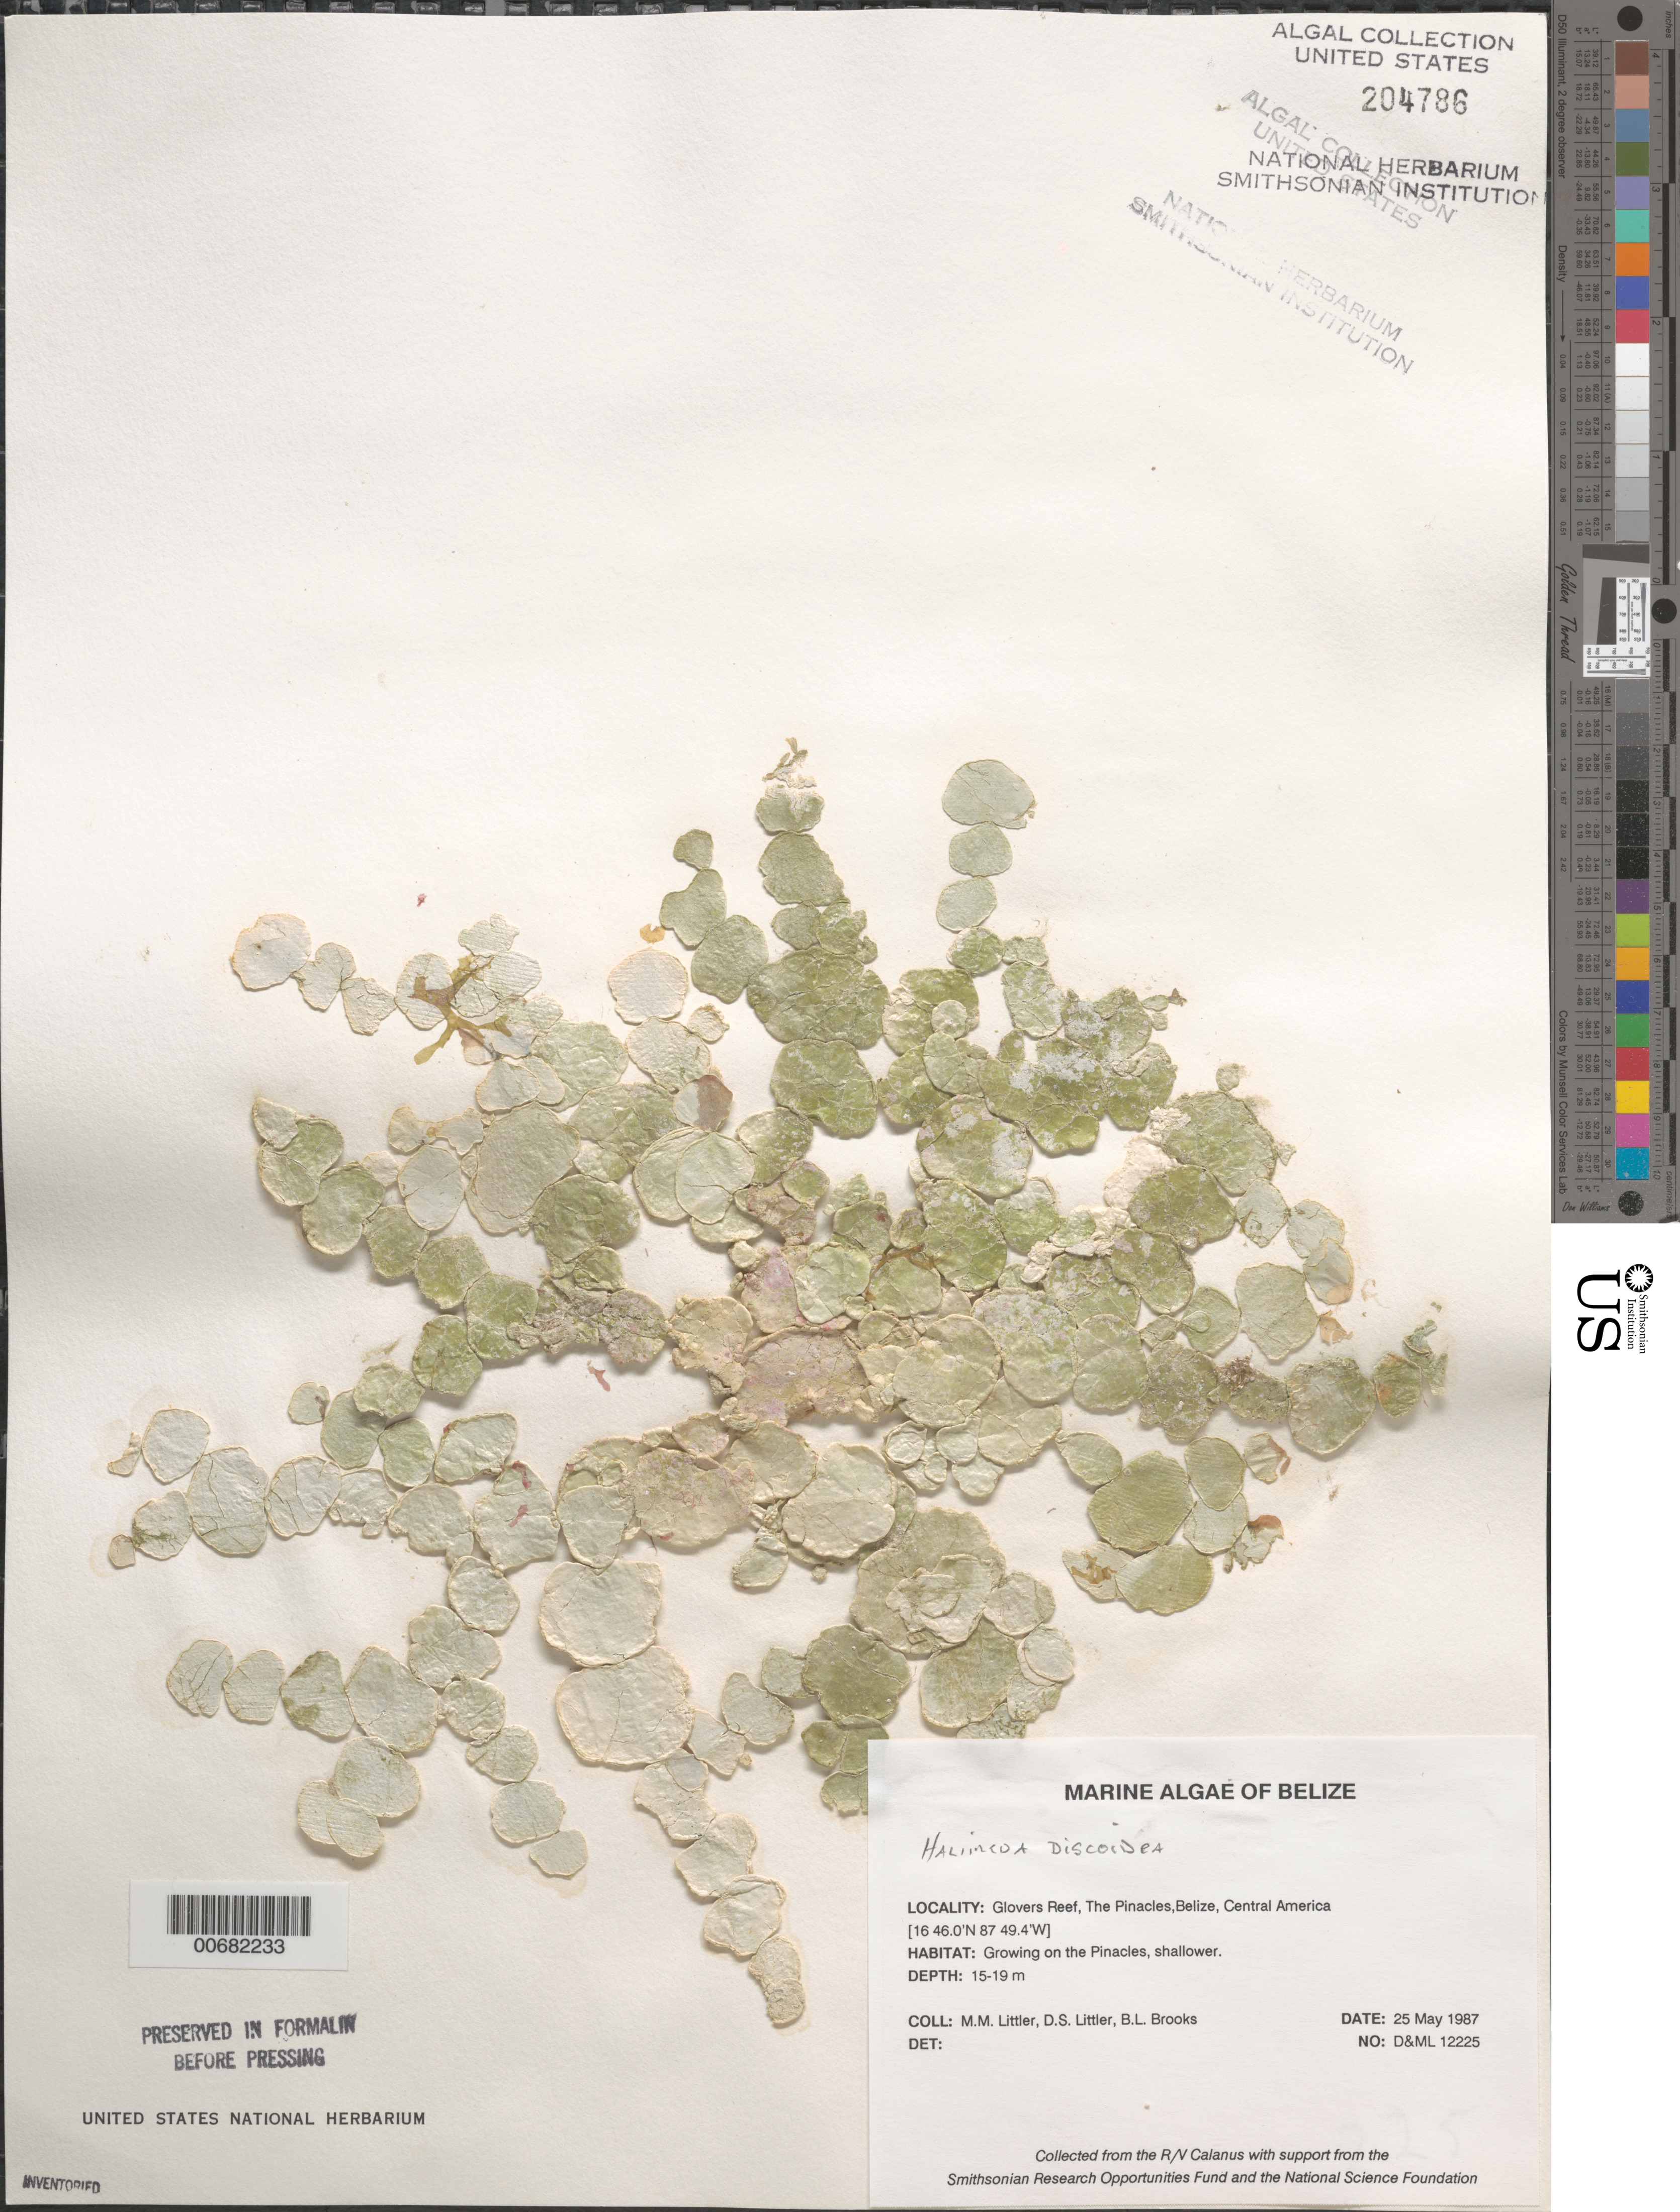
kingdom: Plantae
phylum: Chlorophyta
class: Ulvophyceae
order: Bryopsidales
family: Halimedaceae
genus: Halimeda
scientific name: Halimeda discoidea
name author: Decne.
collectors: M. M. Littler, D. S. Littler & B. Brooks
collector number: D&ML 12225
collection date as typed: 25 May 1987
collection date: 1987-05-25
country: Belize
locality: Glover's Reef, The Pinnacles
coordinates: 16 46.0'N, 87 49.4'W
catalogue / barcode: US 204786